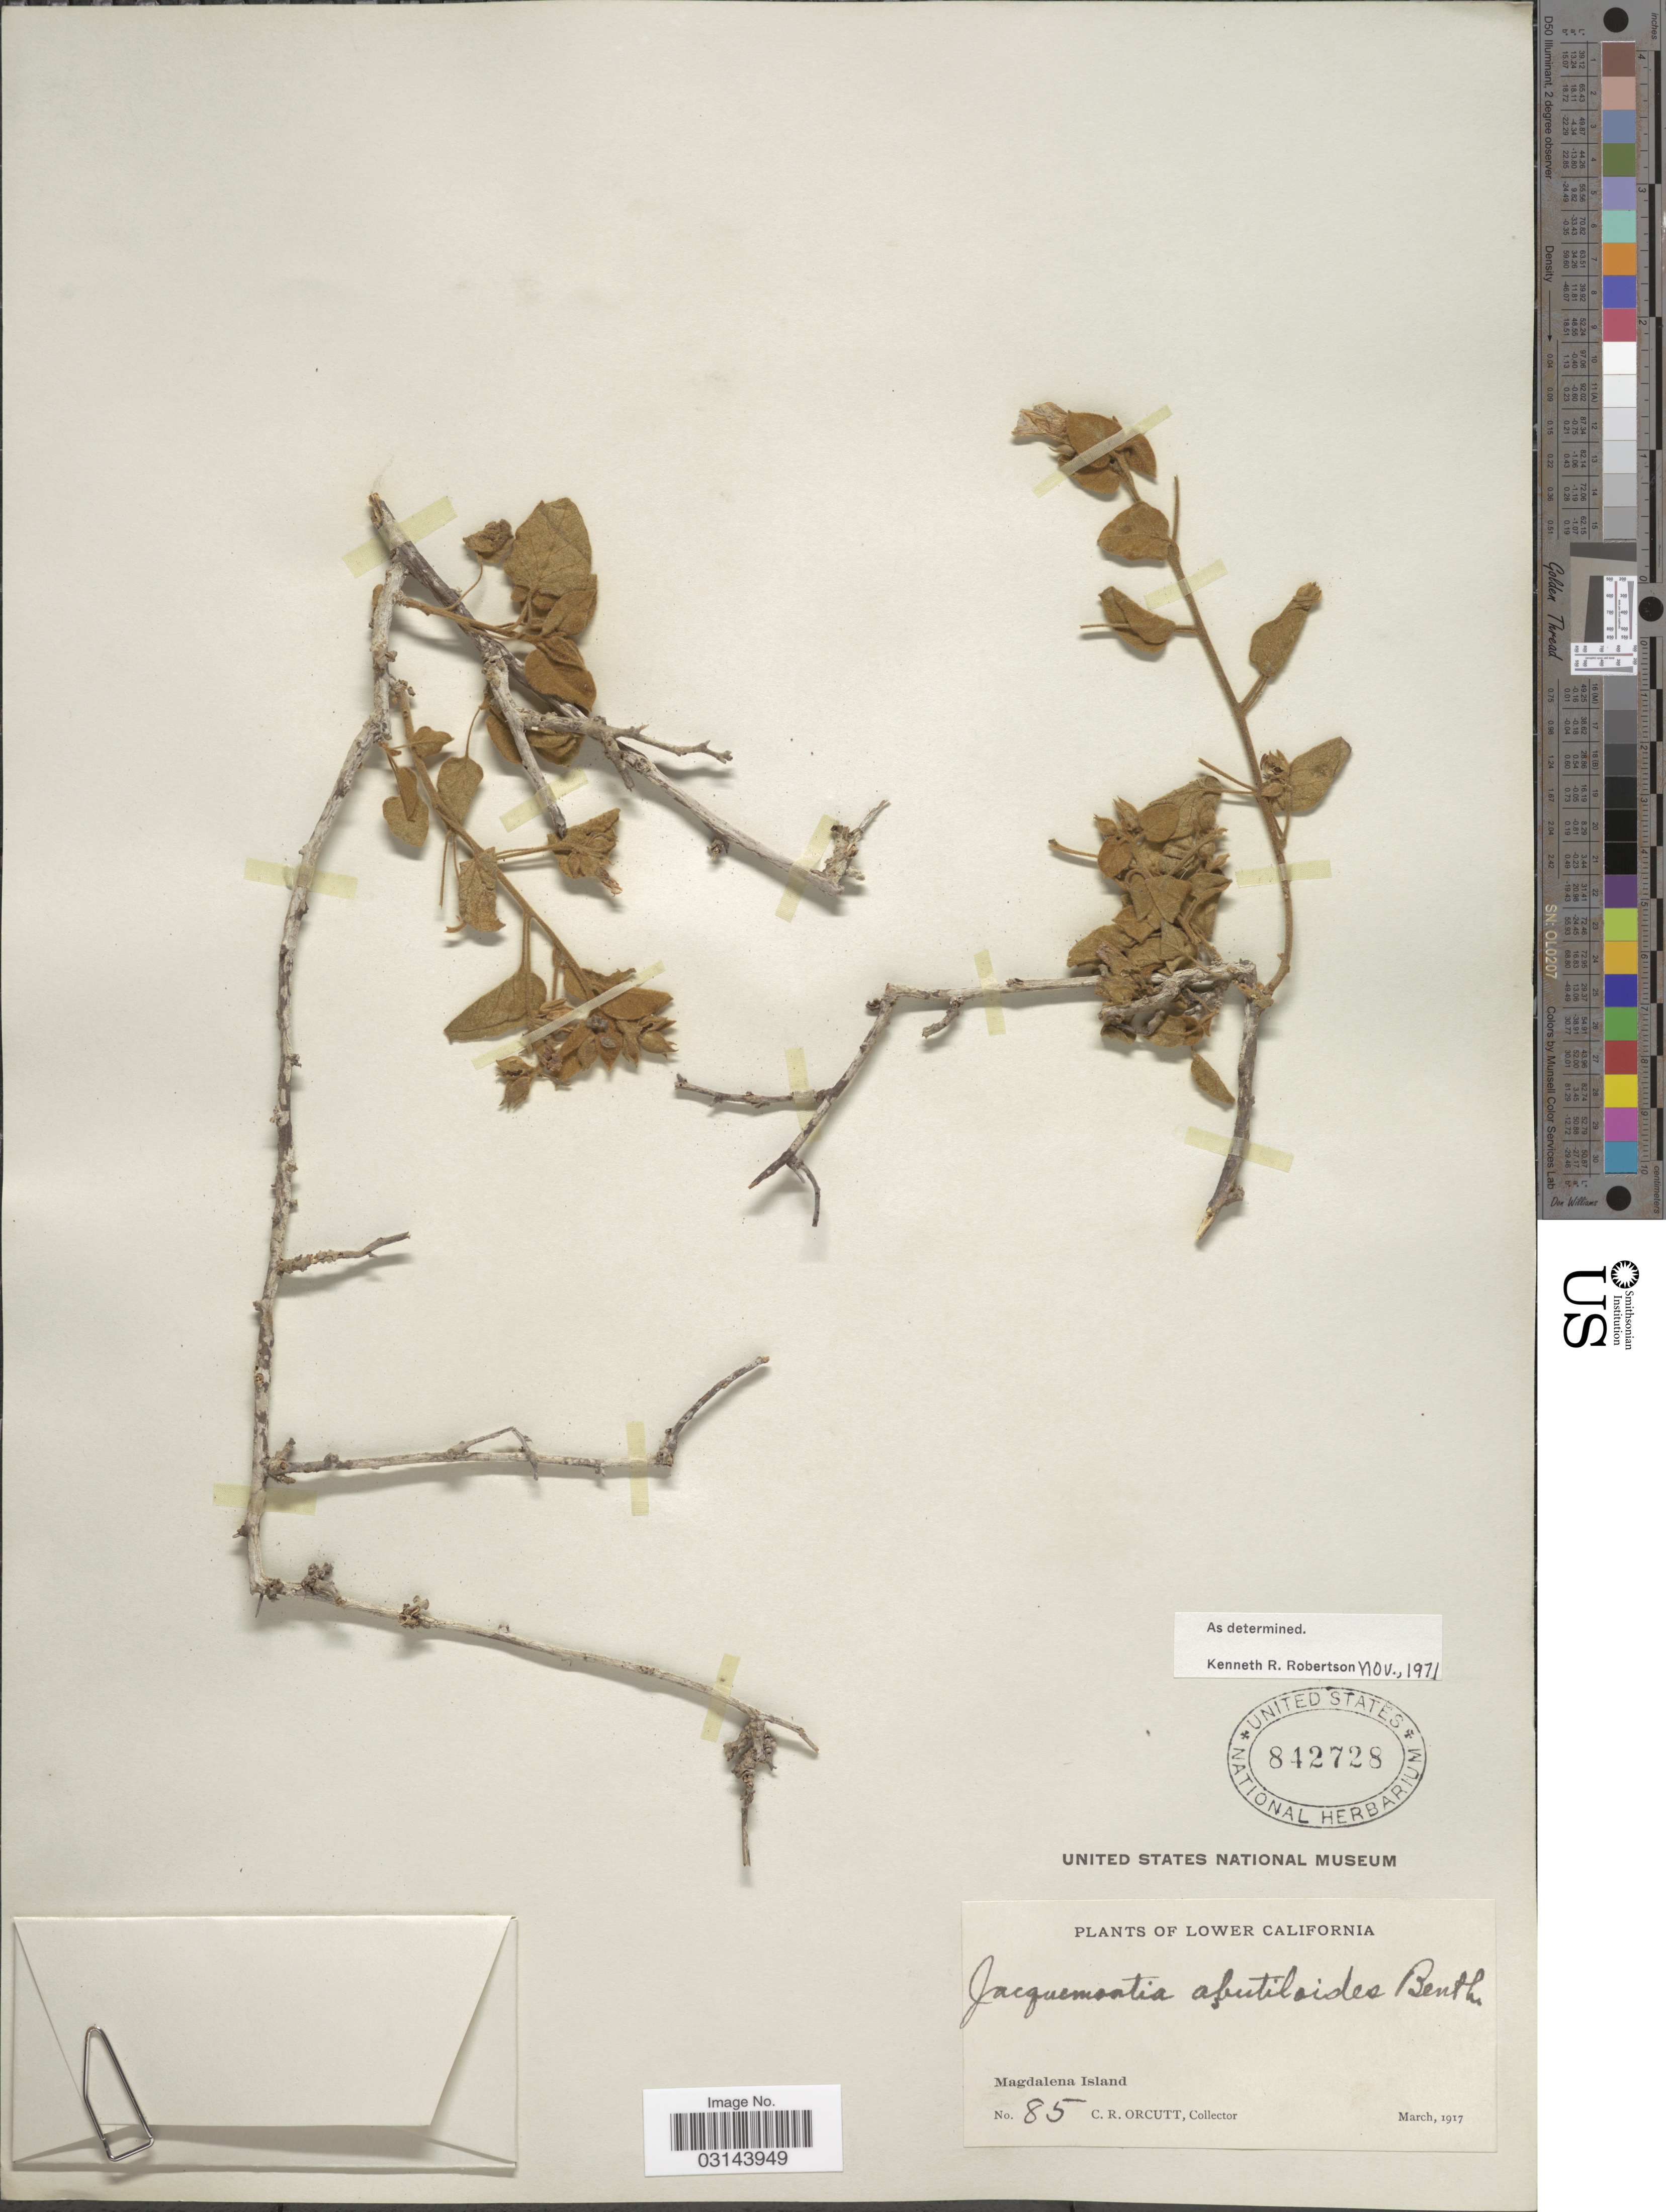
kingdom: Plantae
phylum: Tracheophyta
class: Magnoliopsida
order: Solanales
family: Convolvulaceae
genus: Jacquemontia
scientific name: Jacquemontia abutiloides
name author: Benth.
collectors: C. R. Orcutt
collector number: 85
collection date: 1917-03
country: Mexico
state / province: Baja California Sur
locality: Lower California. Magdalena Island.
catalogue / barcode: US 842728